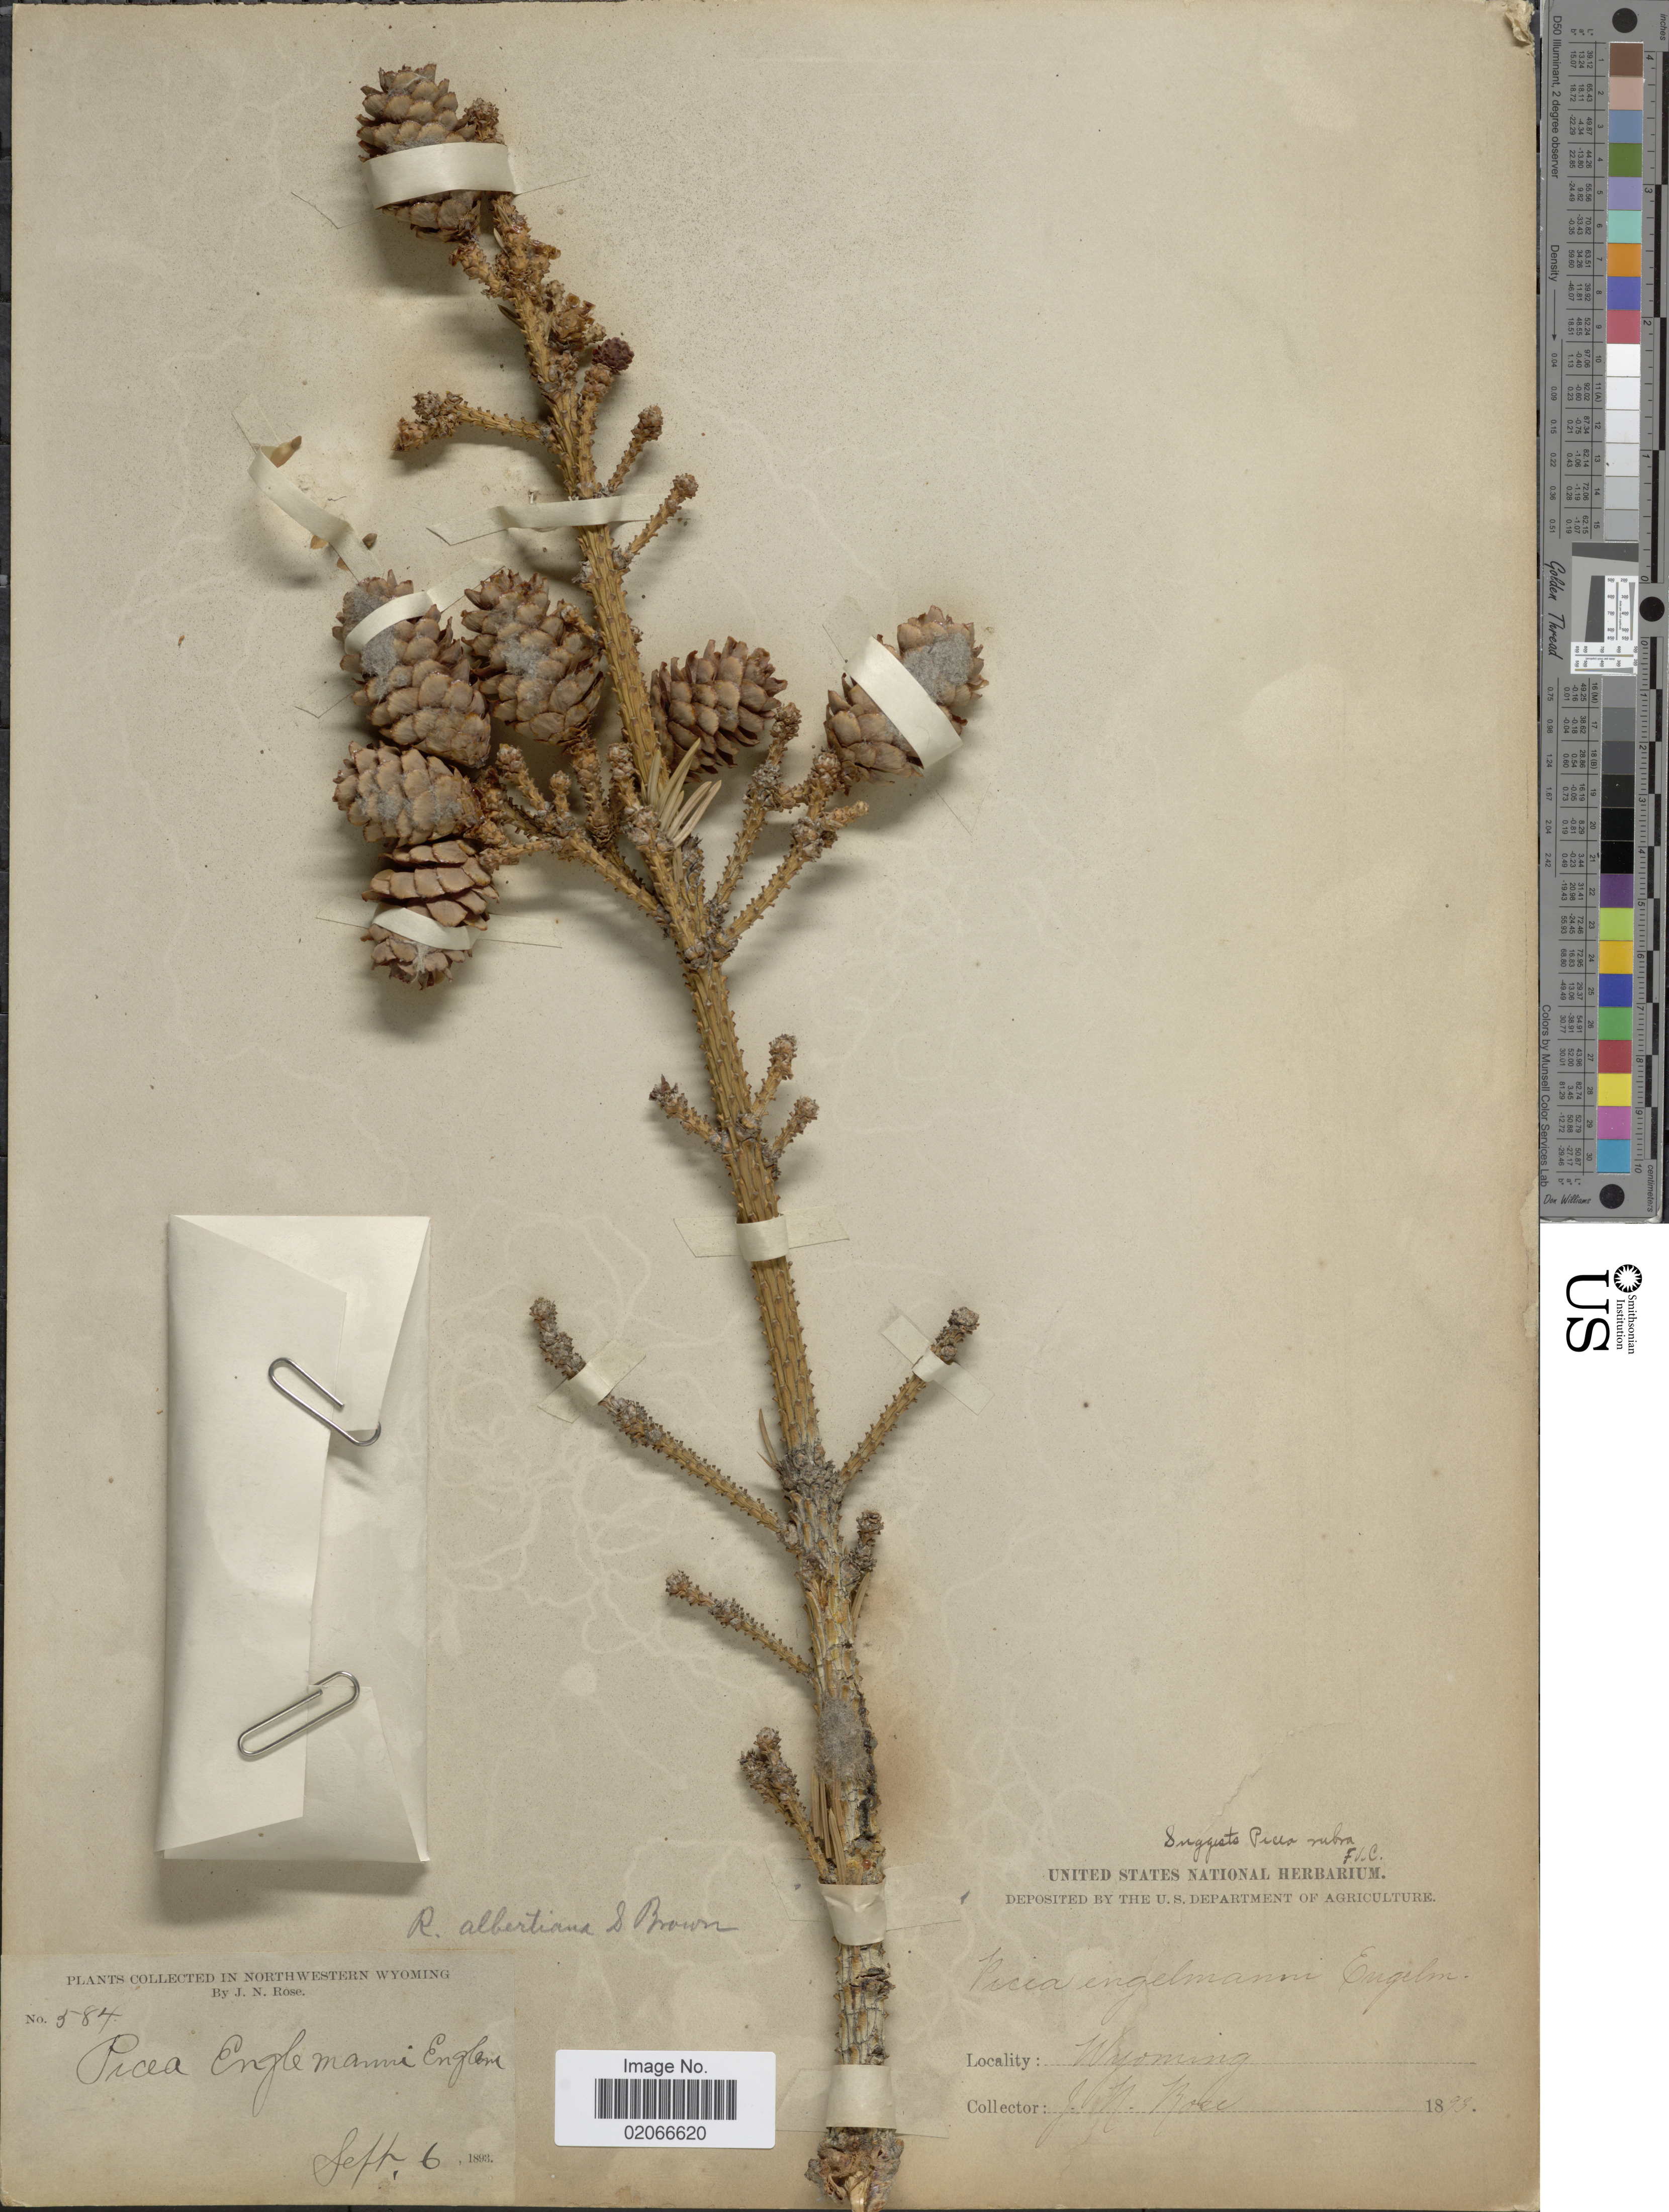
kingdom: Plantae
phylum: Tracheophyta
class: Pinopsida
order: Pinales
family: Pinaceae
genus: Picea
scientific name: Picea glauca var. albertiana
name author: (S. Br.) Sarg.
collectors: J. N. Rose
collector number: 584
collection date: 1893-09-06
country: United States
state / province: Wyoming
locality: Northwestern Wyoming